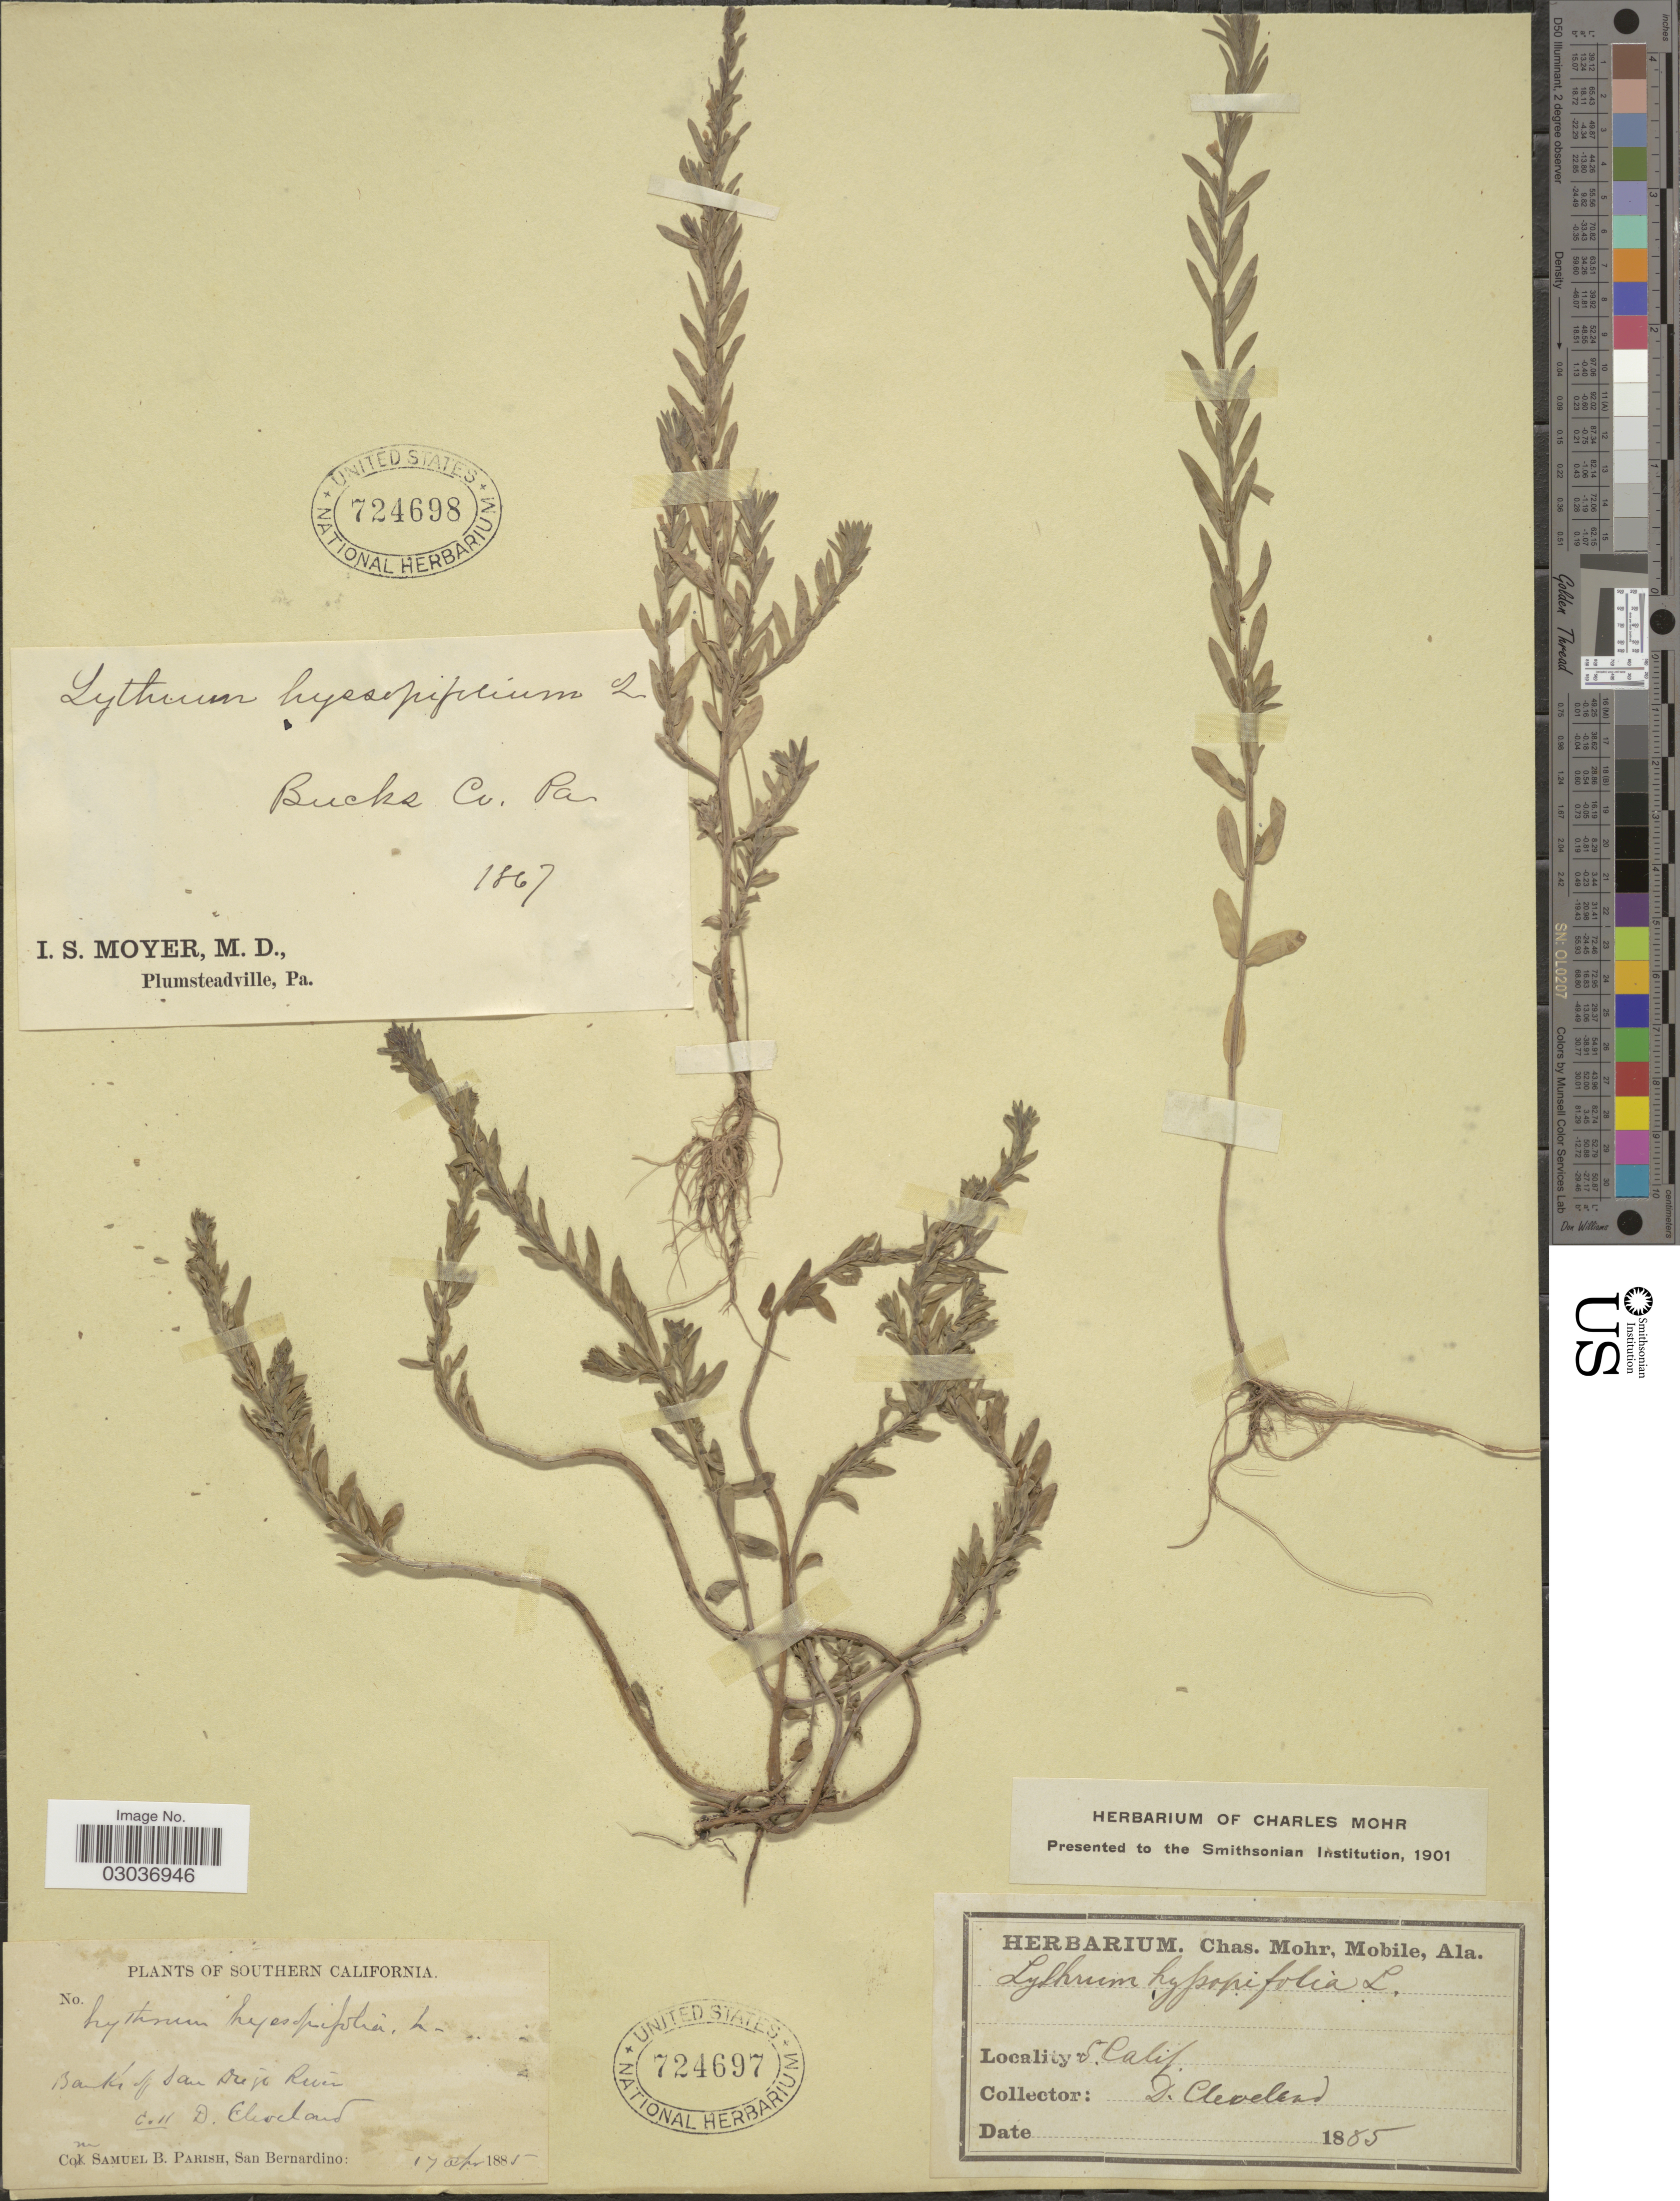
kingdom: Plantae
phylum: Tracheophyta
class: Magnoliopsida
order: Myrtales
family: Lythraceae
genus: Lythrum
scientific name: Lythrum hyssopifolia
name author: L.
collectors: D. Cleveland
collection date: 1885-04-17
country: United States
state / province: California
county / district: San Diego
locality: Southern California, Banks of San Diego River.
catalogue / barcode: US 724697-2